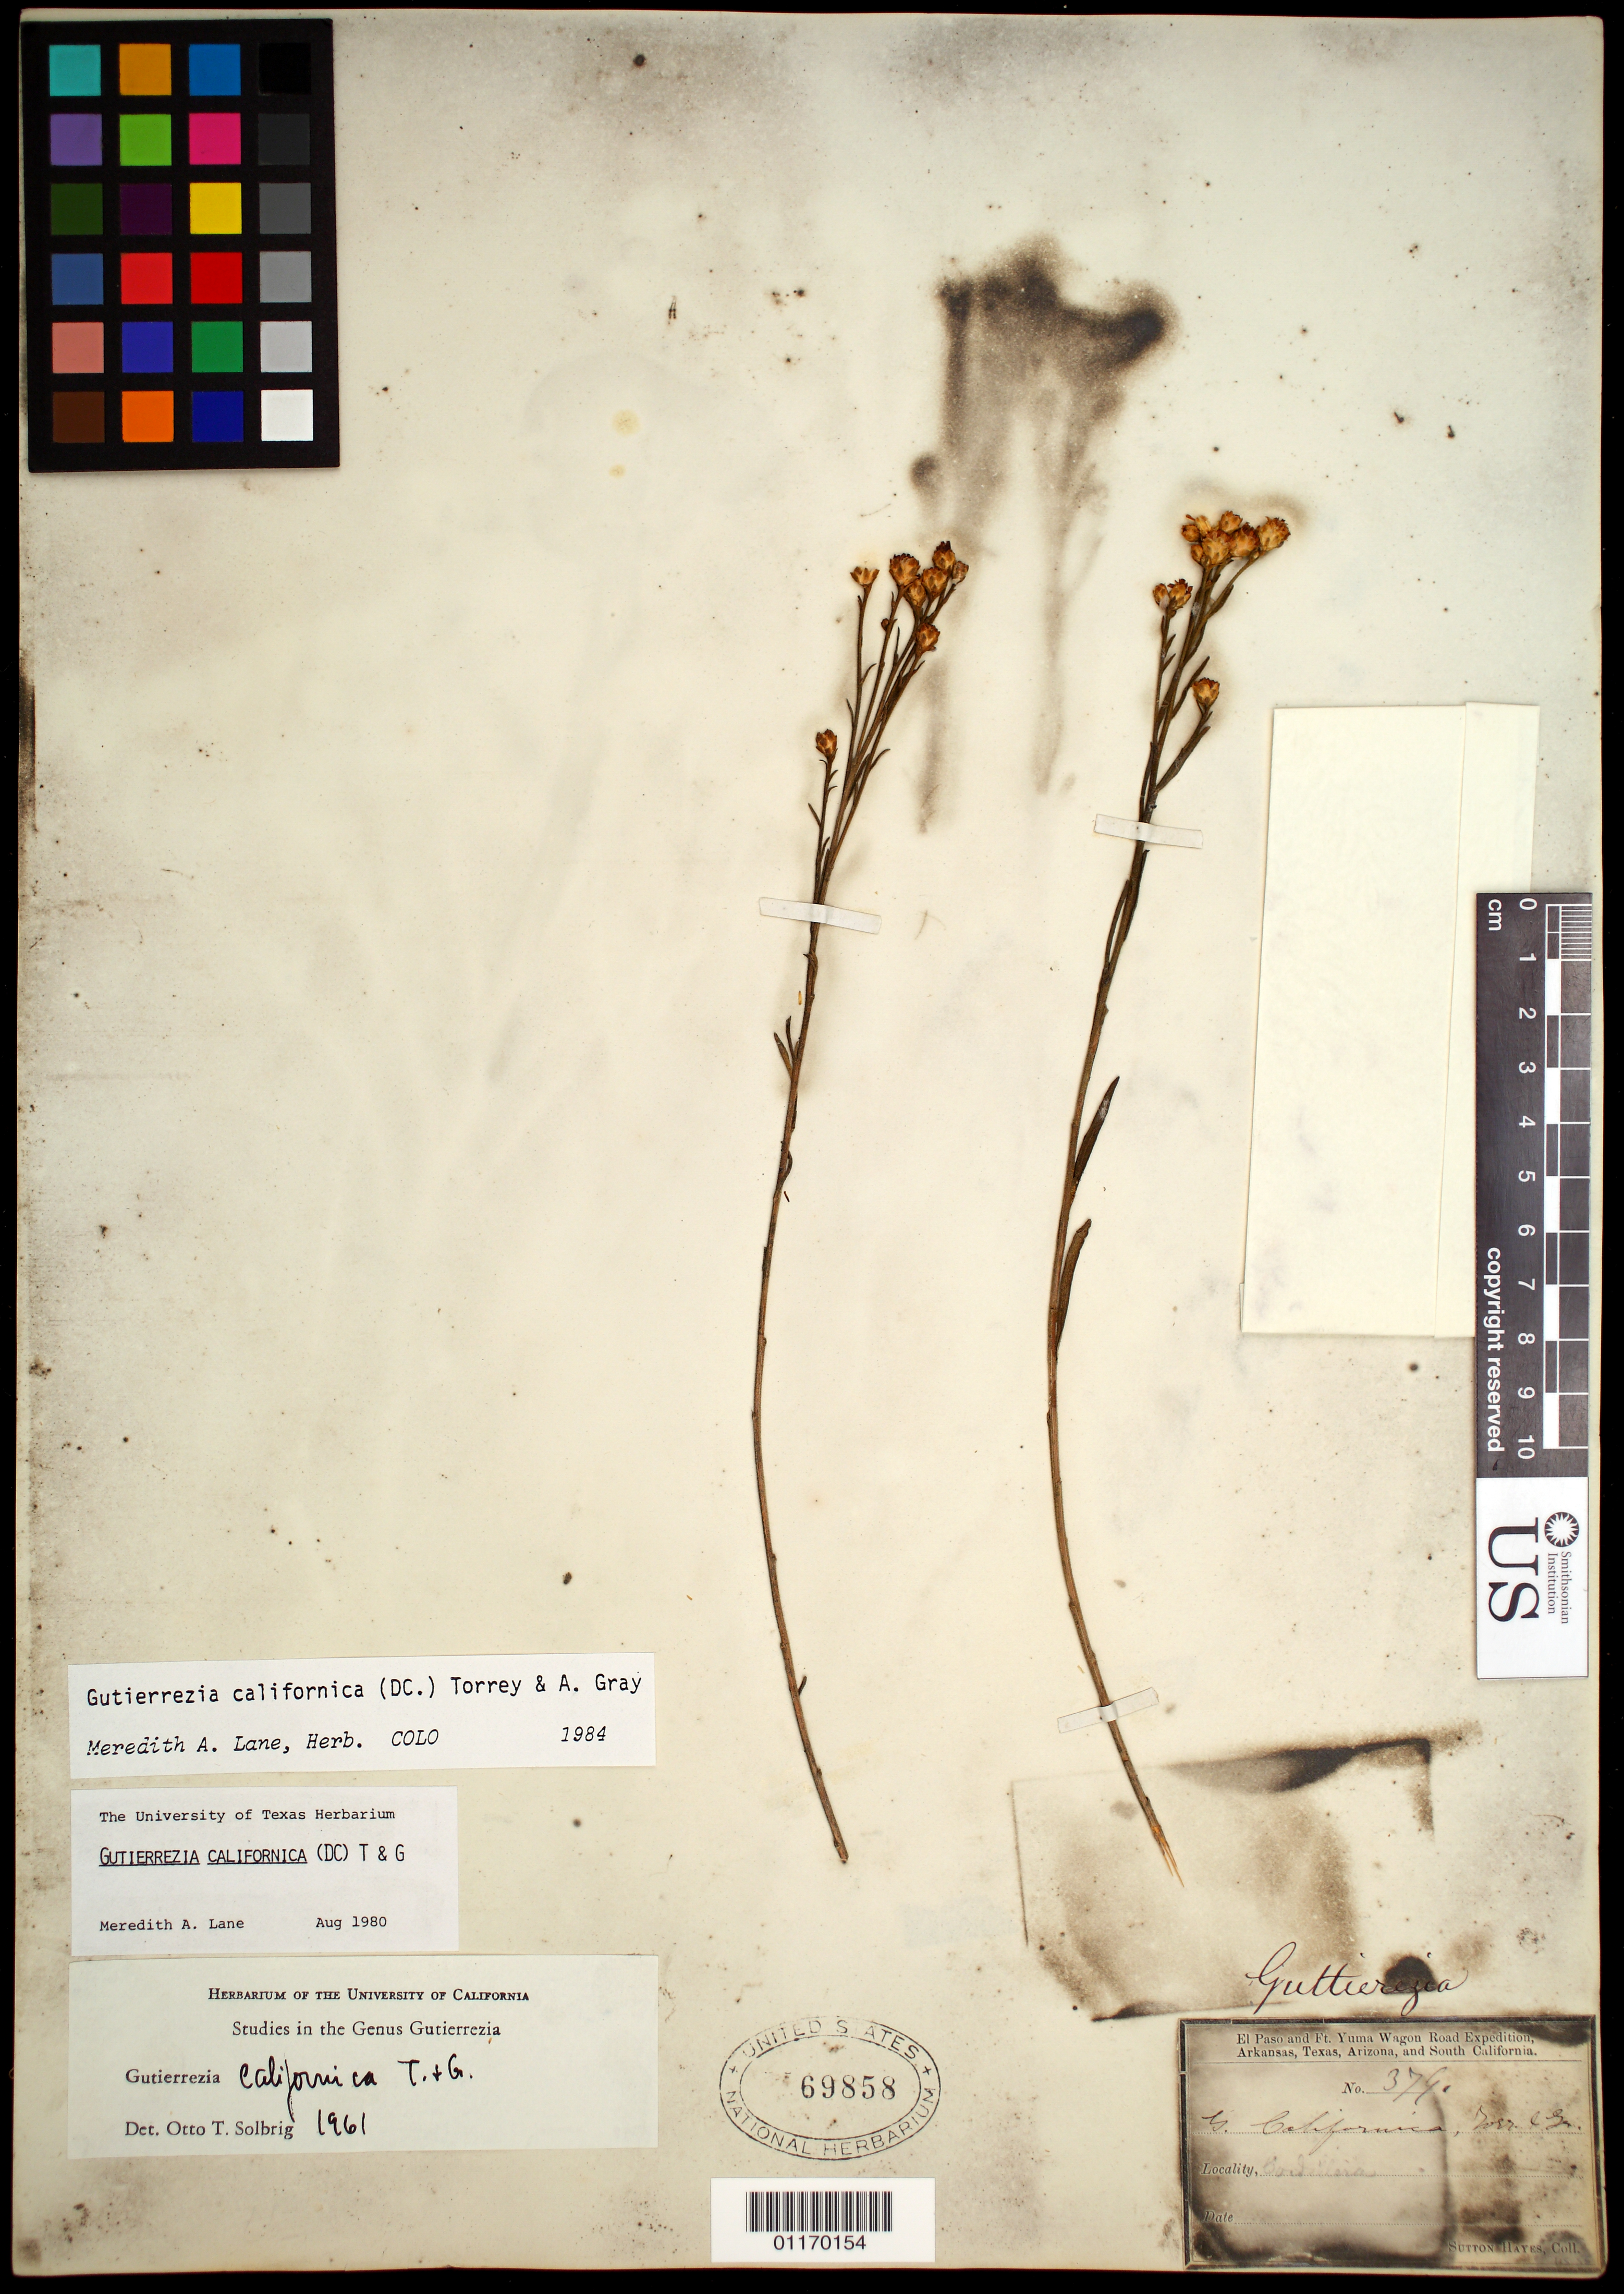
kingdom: Plantae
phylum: Tracheophyta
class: Magnoliopsida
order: Asterales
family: Asteraceae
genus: Gutierrezia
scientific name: Gutierrezia californica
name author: Torr. & A. Gray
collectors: S. Hayes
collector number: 379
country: United States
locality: Cordillera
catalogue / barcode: US 69858